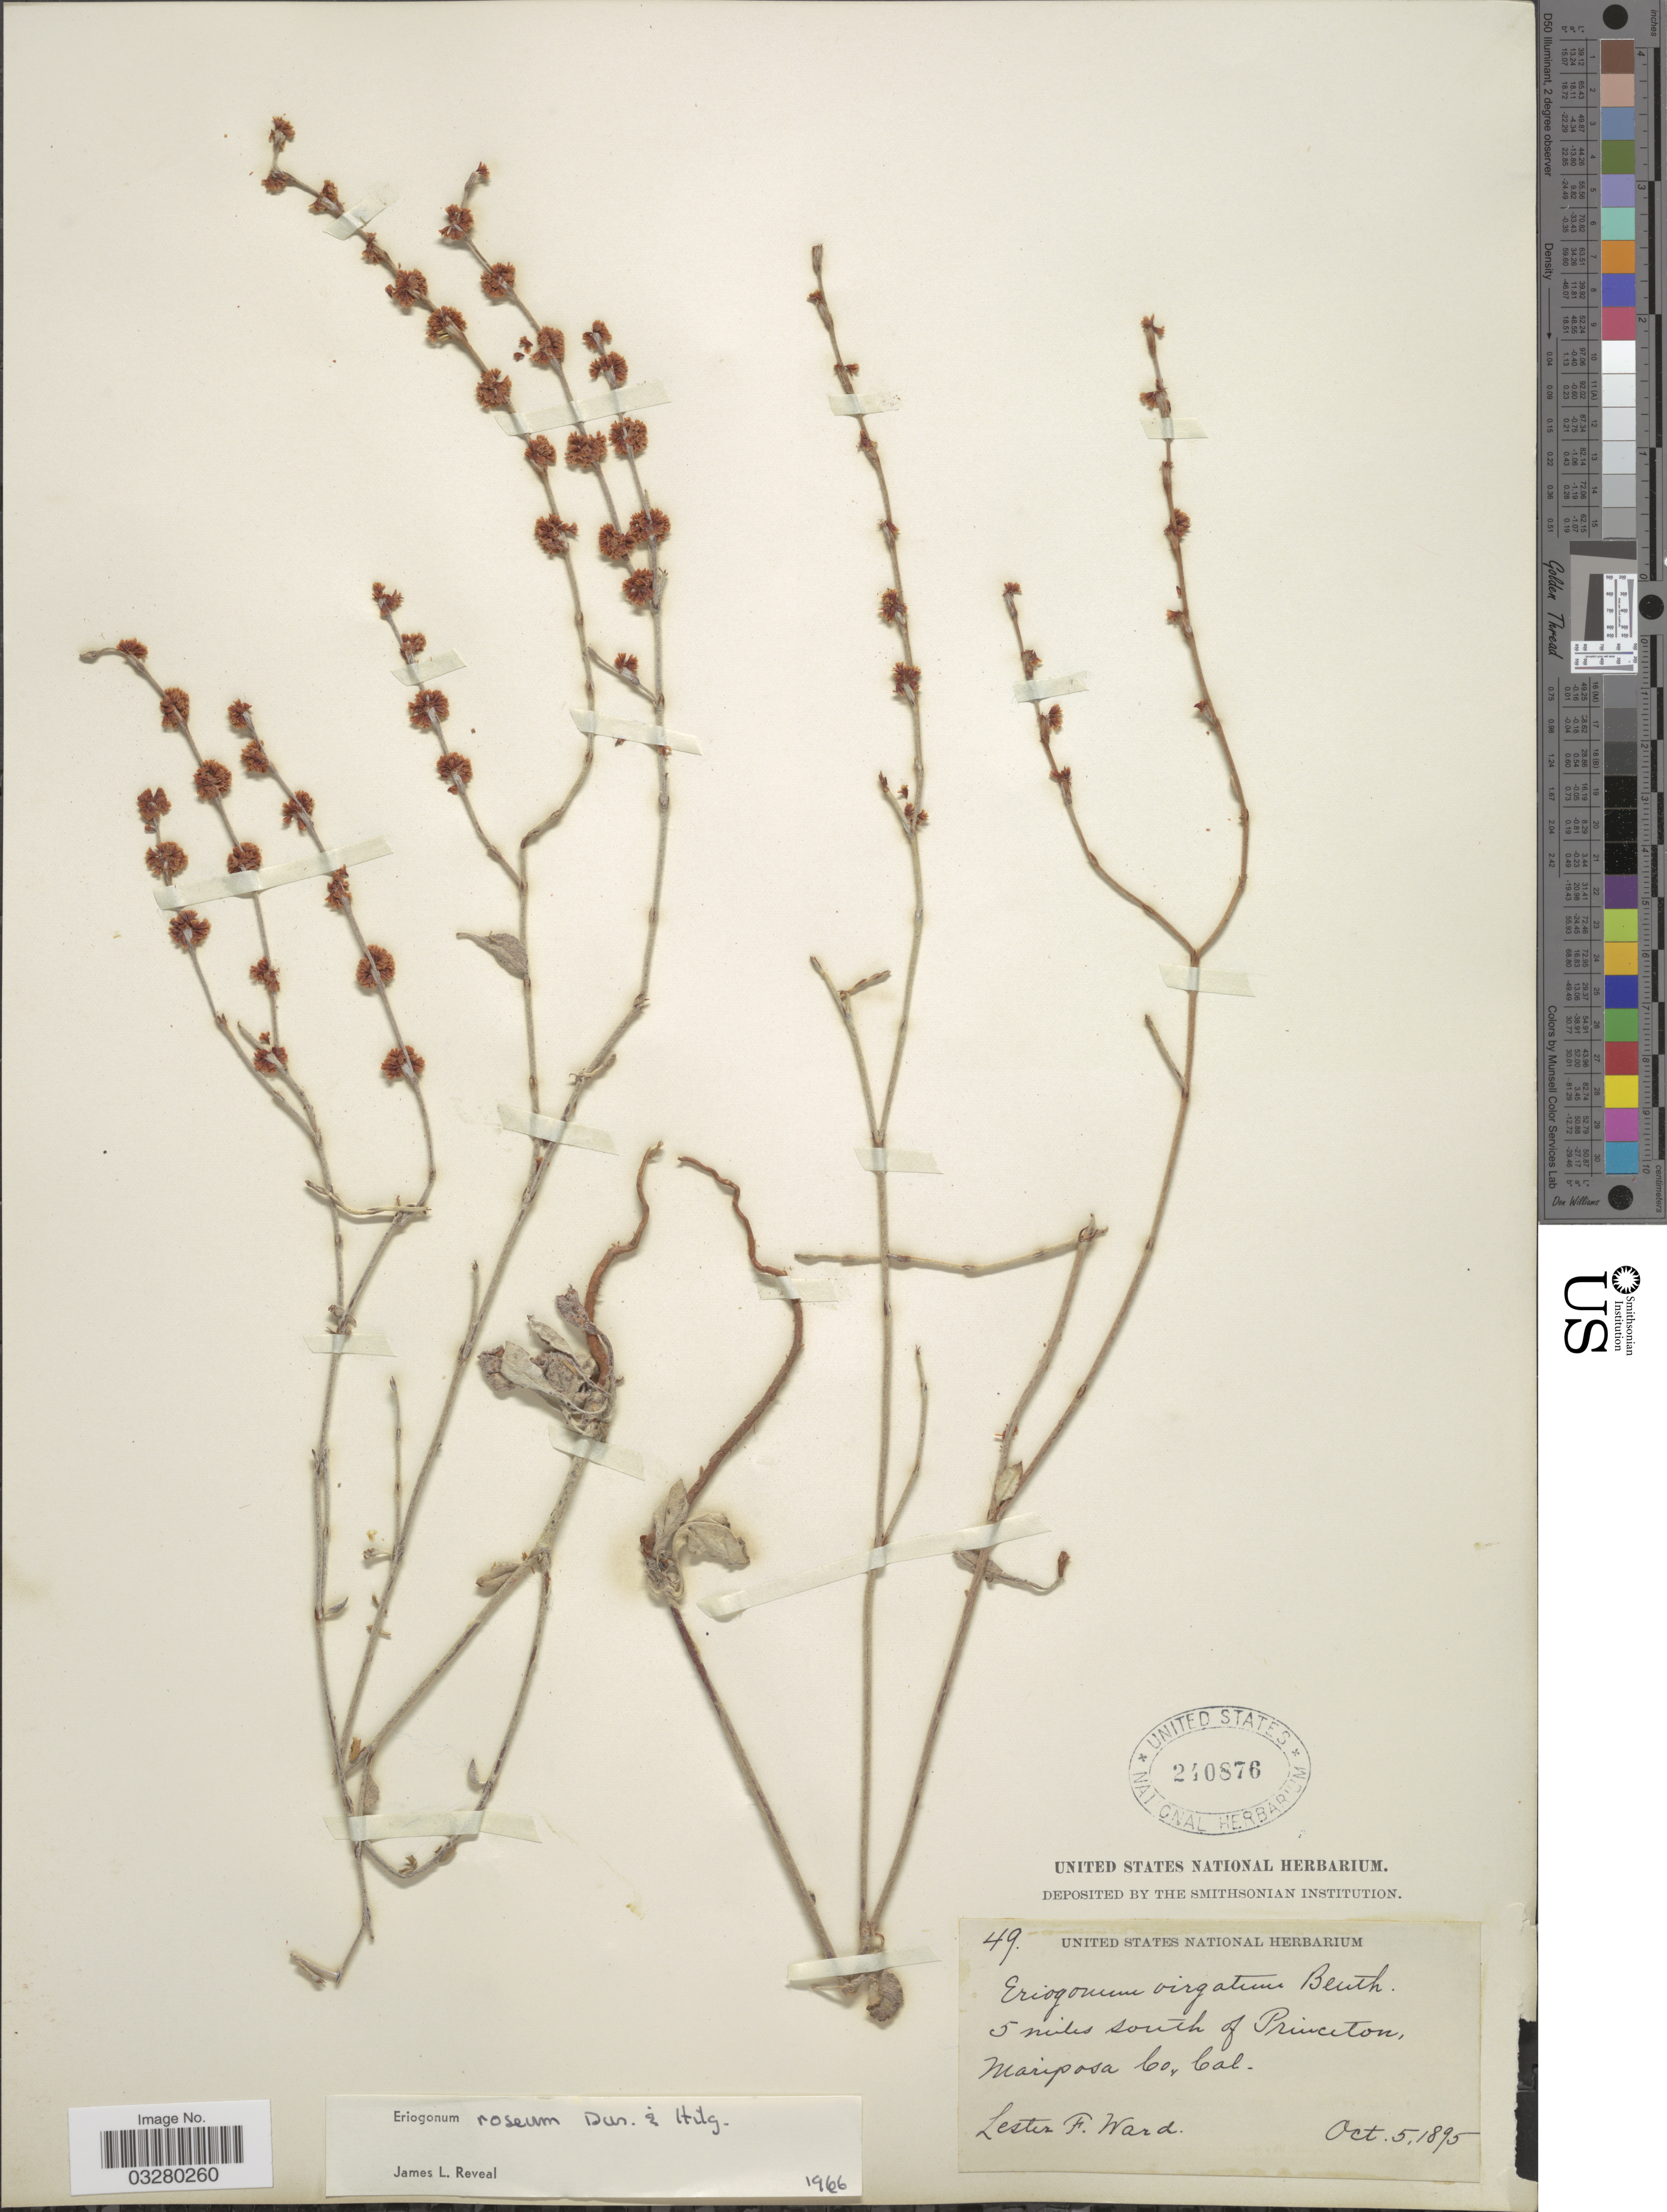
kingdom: Plantae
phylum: Tracheophyta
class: Magnoliopsida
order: Caryophyllales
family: Polygonaceae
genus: Eriogonum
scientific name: Eriogonum roseum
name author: Durand & Hilg.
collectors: L. F. Ward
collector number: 49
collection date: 1895-10-05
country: United States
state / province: California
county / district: Mariposa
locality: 5 miles south of Princeton, Mariposa Co.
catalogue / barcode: US 240876